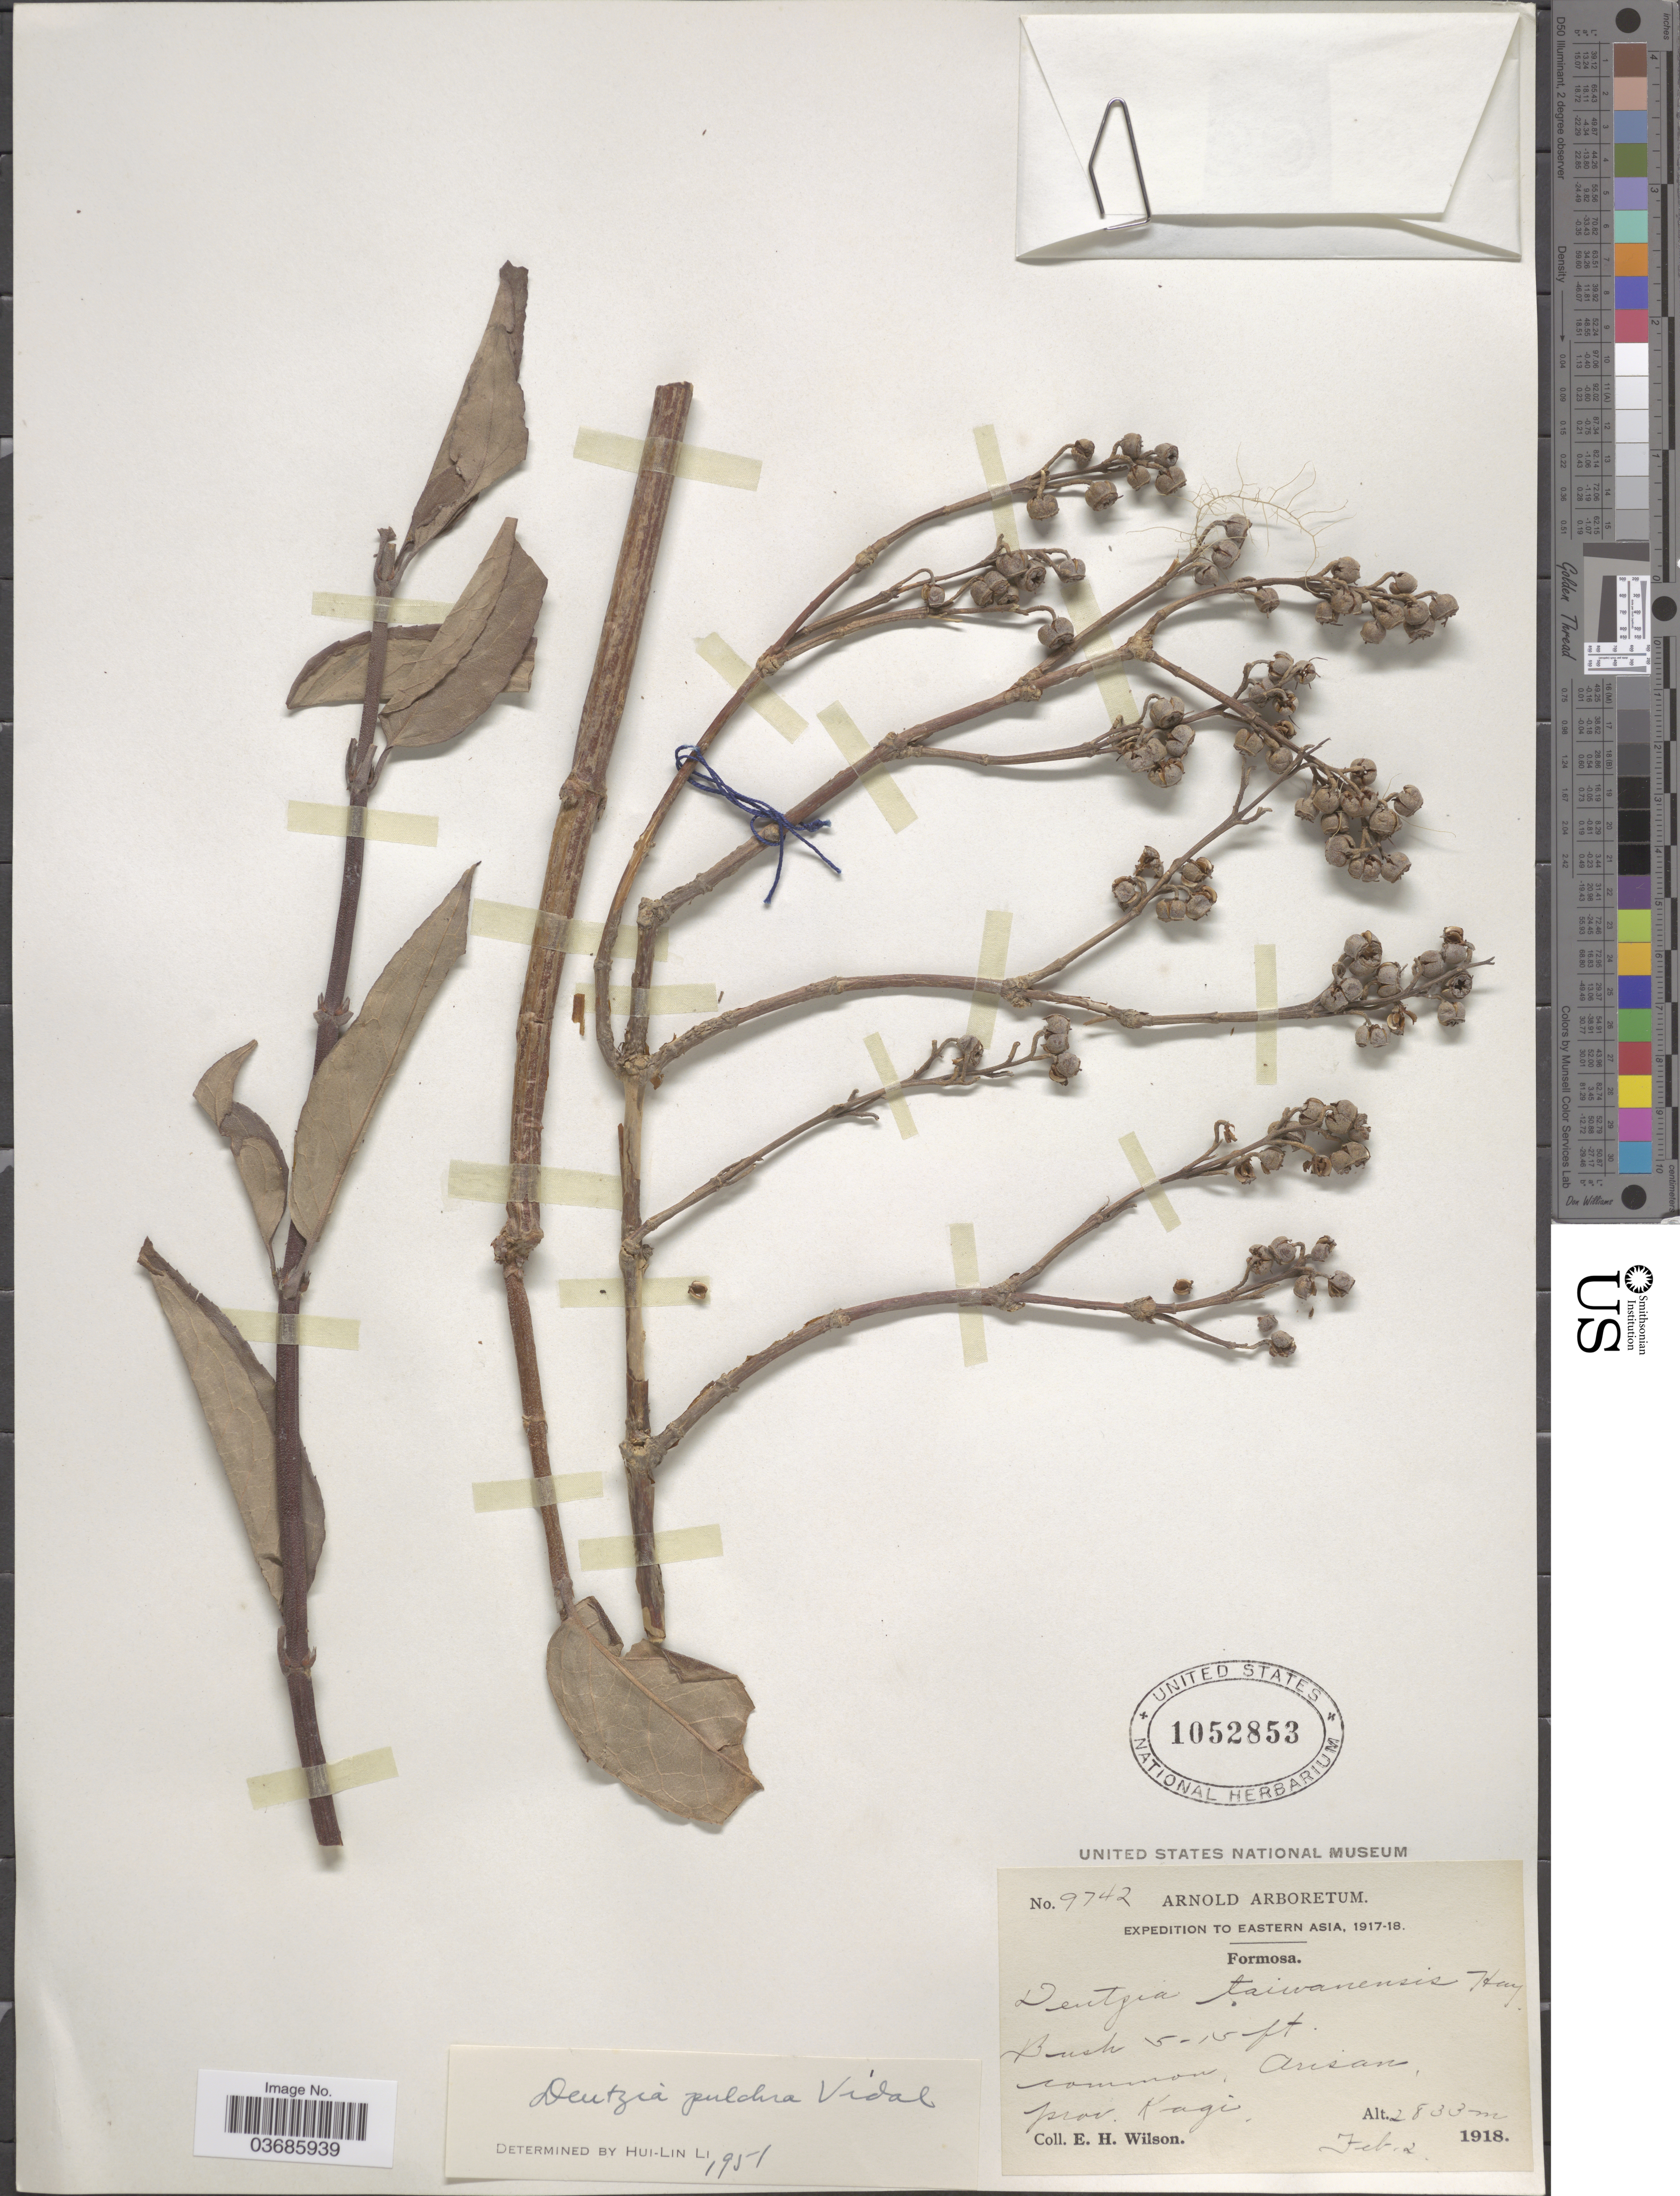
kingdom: Plantae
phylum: Tracheophyta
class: Magnoliopsida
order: Cornales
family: Hydrangeaceae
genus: Deutzia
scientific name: Deutzia pulchra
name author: Vidal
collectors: E. Wilson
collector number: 9742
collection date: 1918-02-02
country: Taiwan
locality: Expedition to Eastern Asia, 1917-18. Formosa. Arisan, prov. Kagi.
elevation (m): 2833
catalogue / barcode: US 1052853